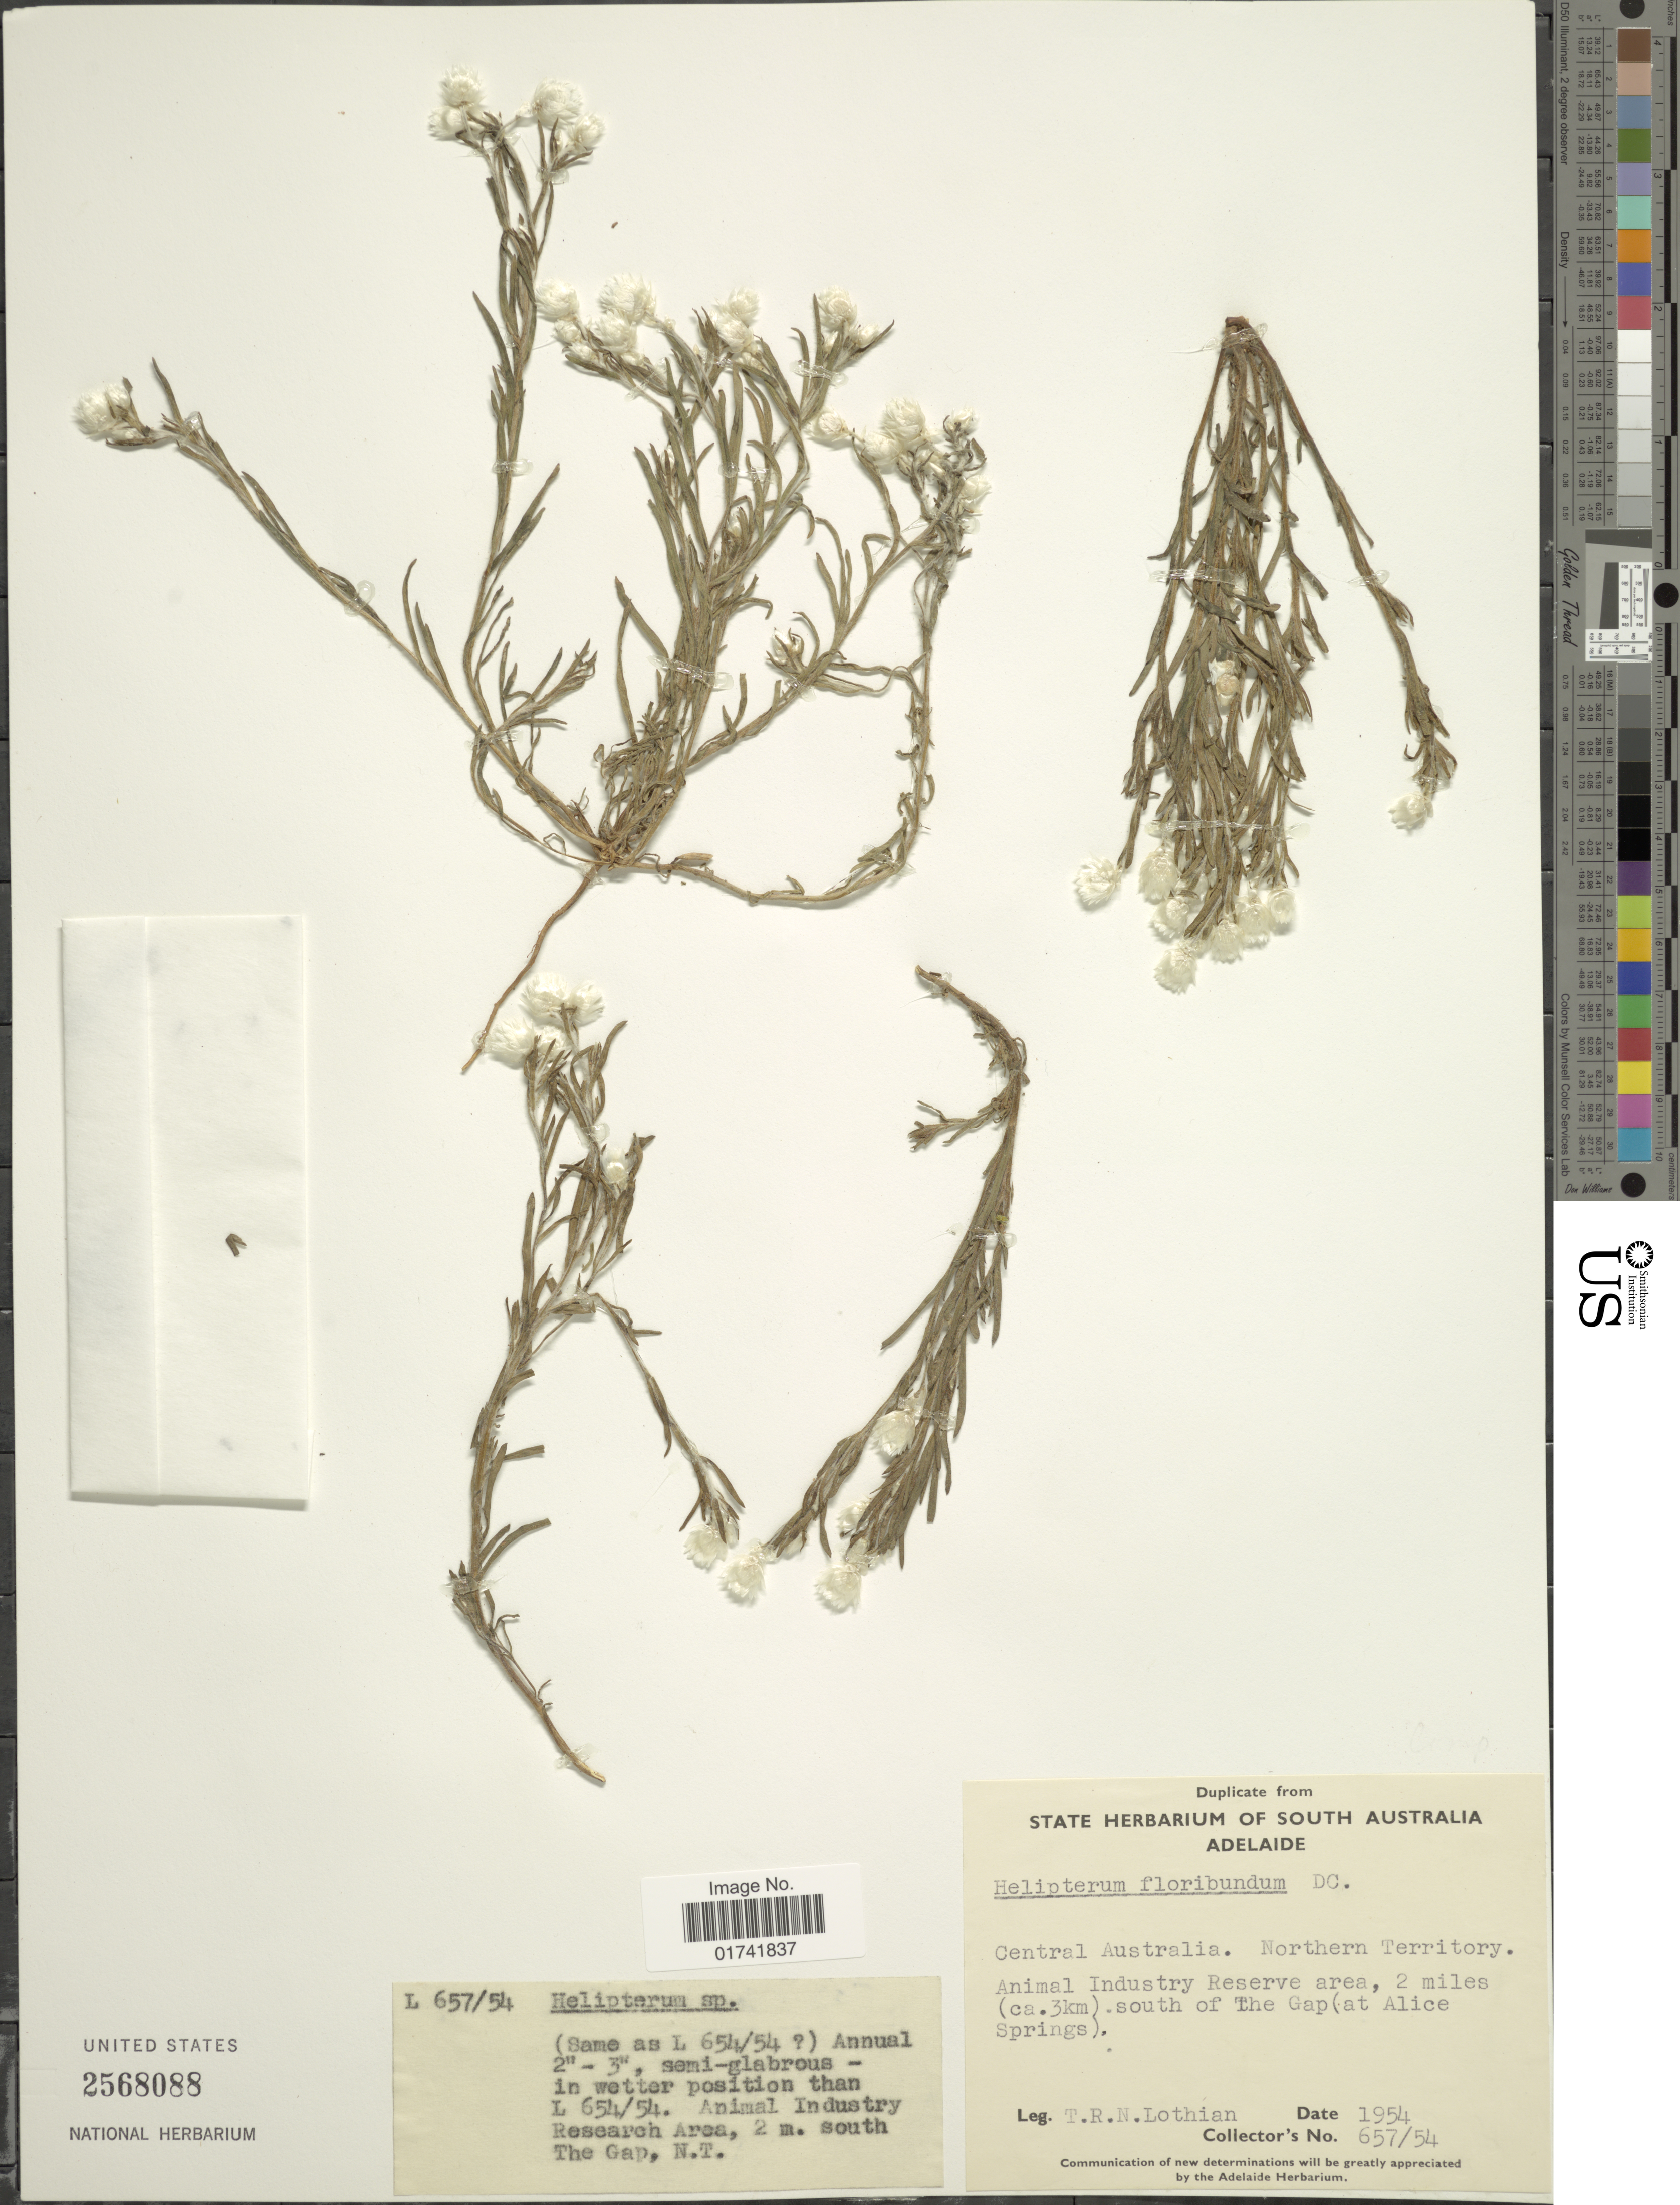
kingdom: Plantae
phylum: Tracheophyta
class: Magnoliopsida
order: Asterales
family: Asteraceae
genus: Rhodanthe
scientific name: Rhodanthe floribunda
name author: (A. Cunn. ex DC.) Paul G. Wilson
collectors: T. Lothian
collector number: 657/54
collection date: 1954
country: Australia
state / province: Northern Territory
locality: Central Australia, Animal Industry Reserve area, 2 miles (ca. 3 km) south of The Gap (at Alice Springs).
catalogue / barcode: US 2568088